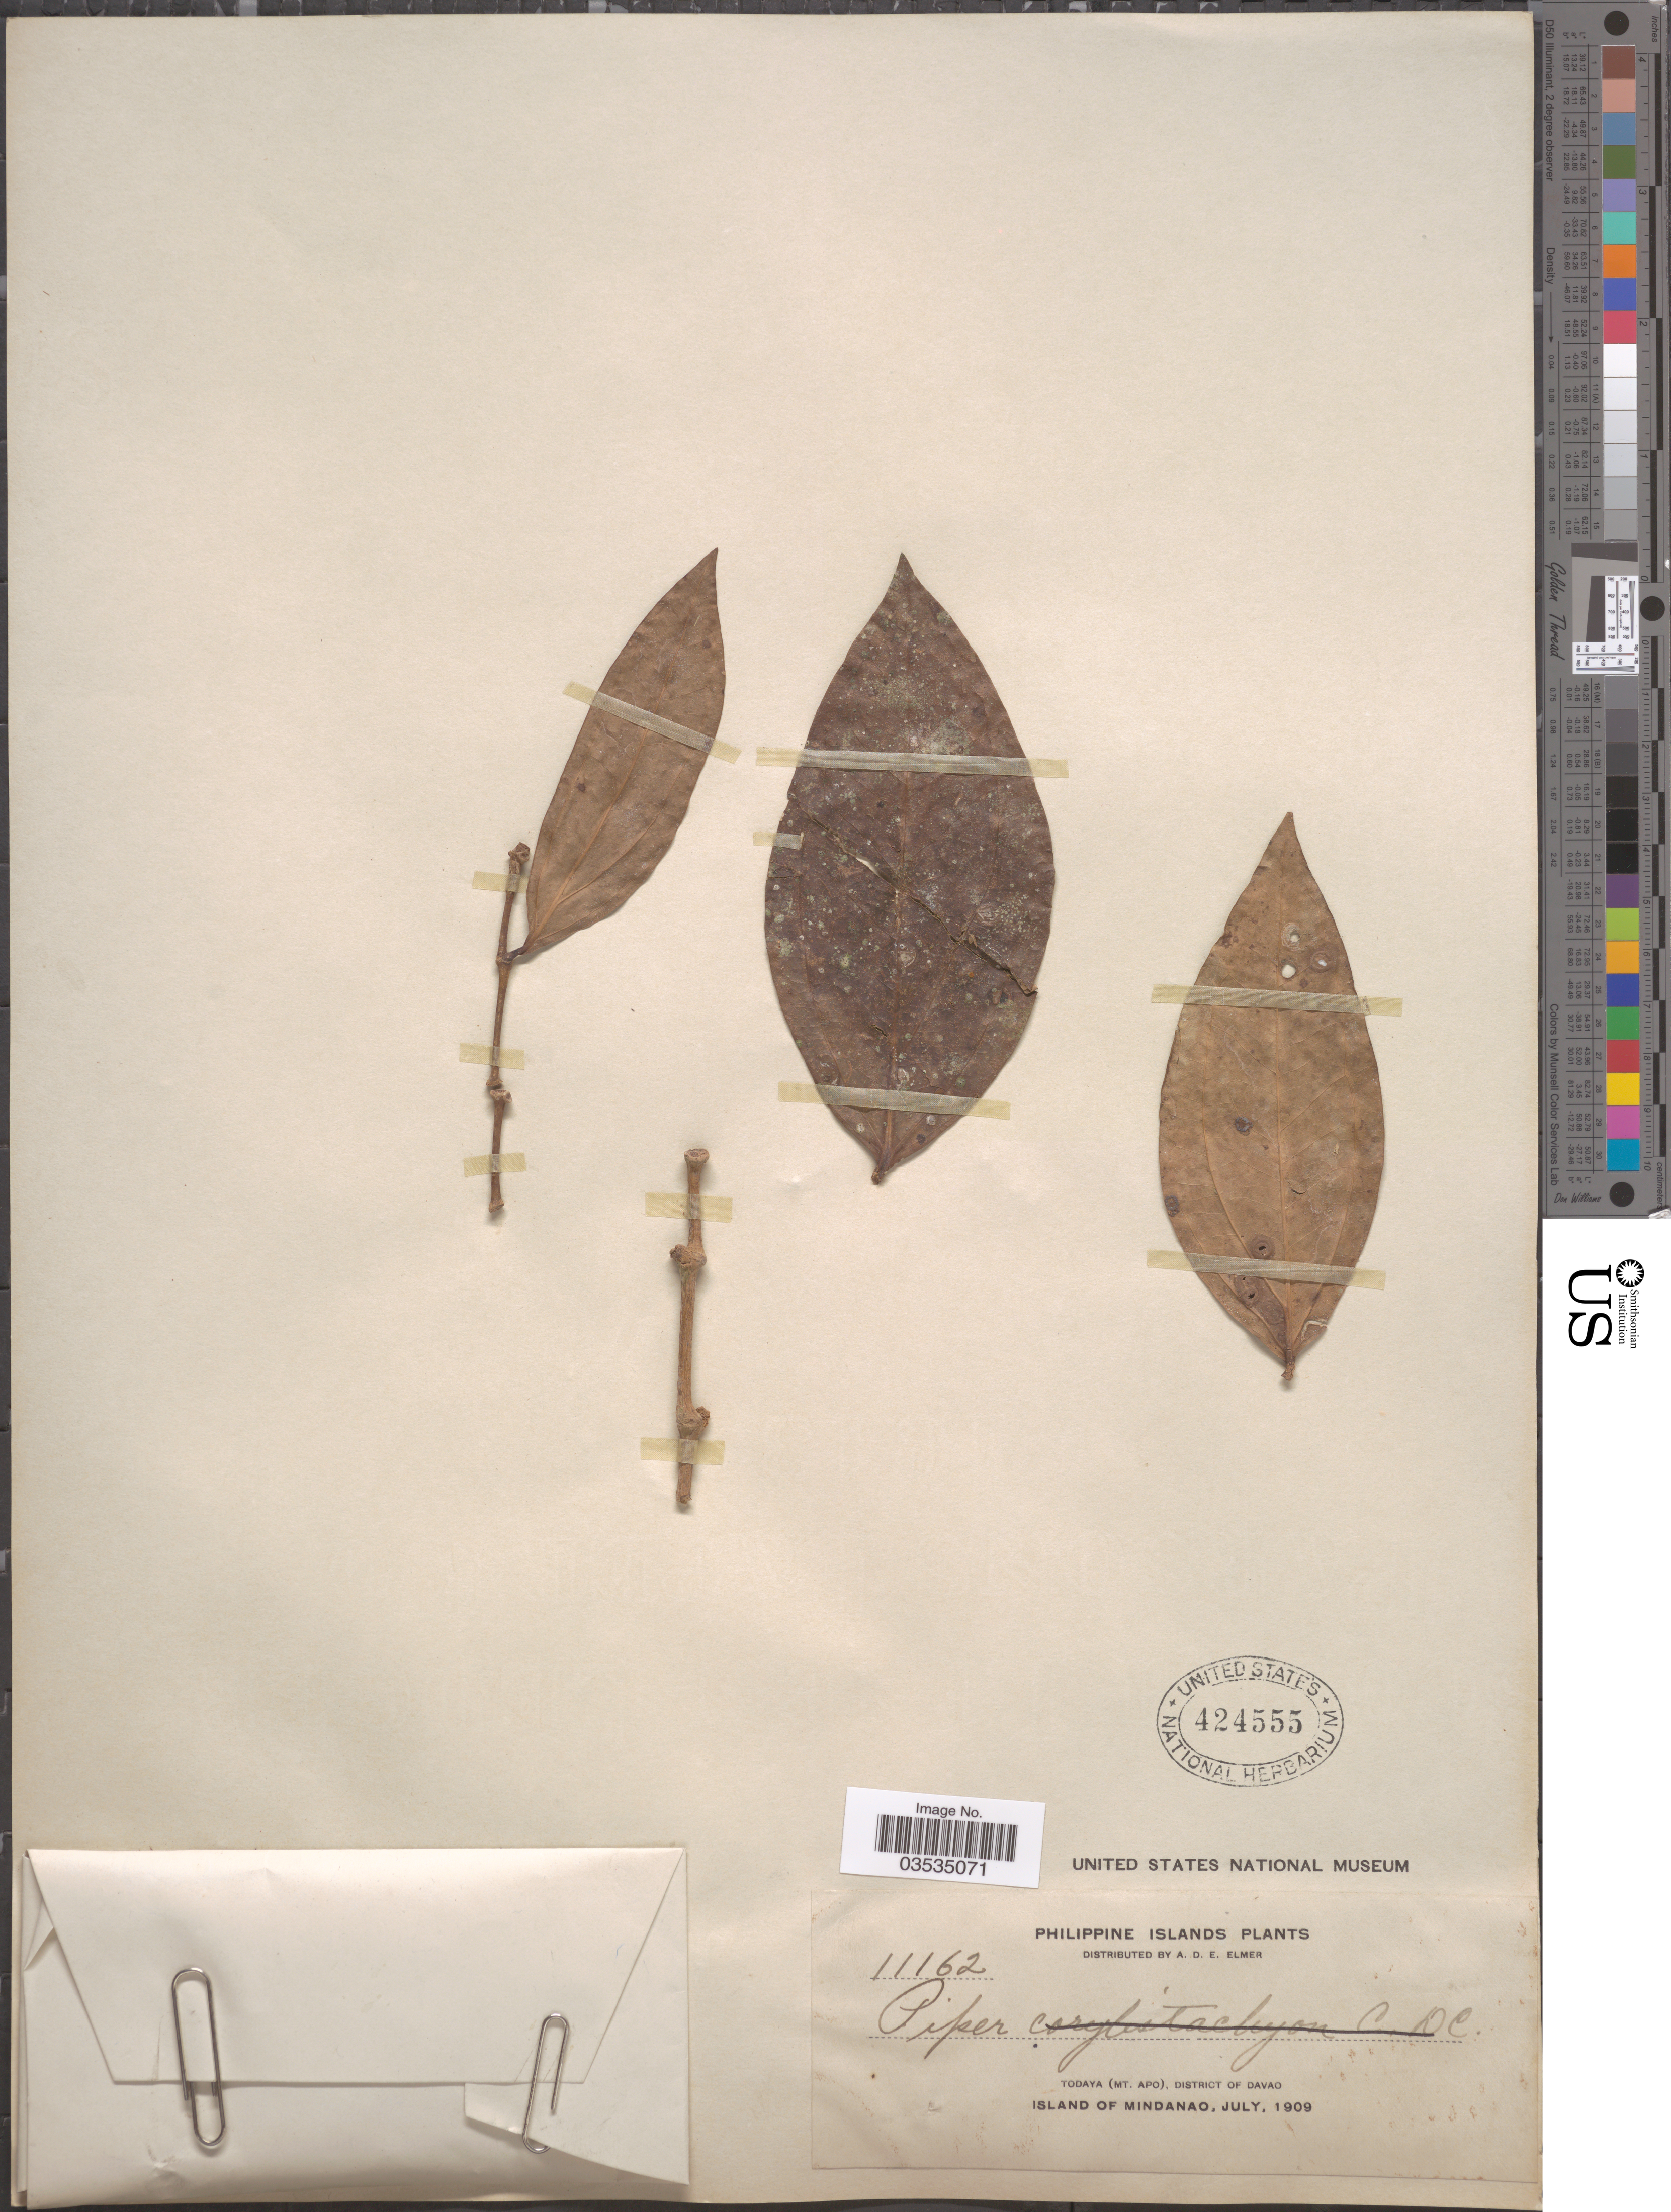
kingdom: Plantae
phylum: Tracheophyta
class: Magnoliopsida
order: Piperales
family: Piperaceae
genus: Piper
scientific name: Piper sp.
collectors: A. D. E. Elmer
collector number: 11162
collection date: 1909-07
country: Philippines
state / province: Davao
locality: Philippine Islands. Todaya (Mt. Apo), District of Davao. Island of Mindanao.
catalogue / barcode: US 424555